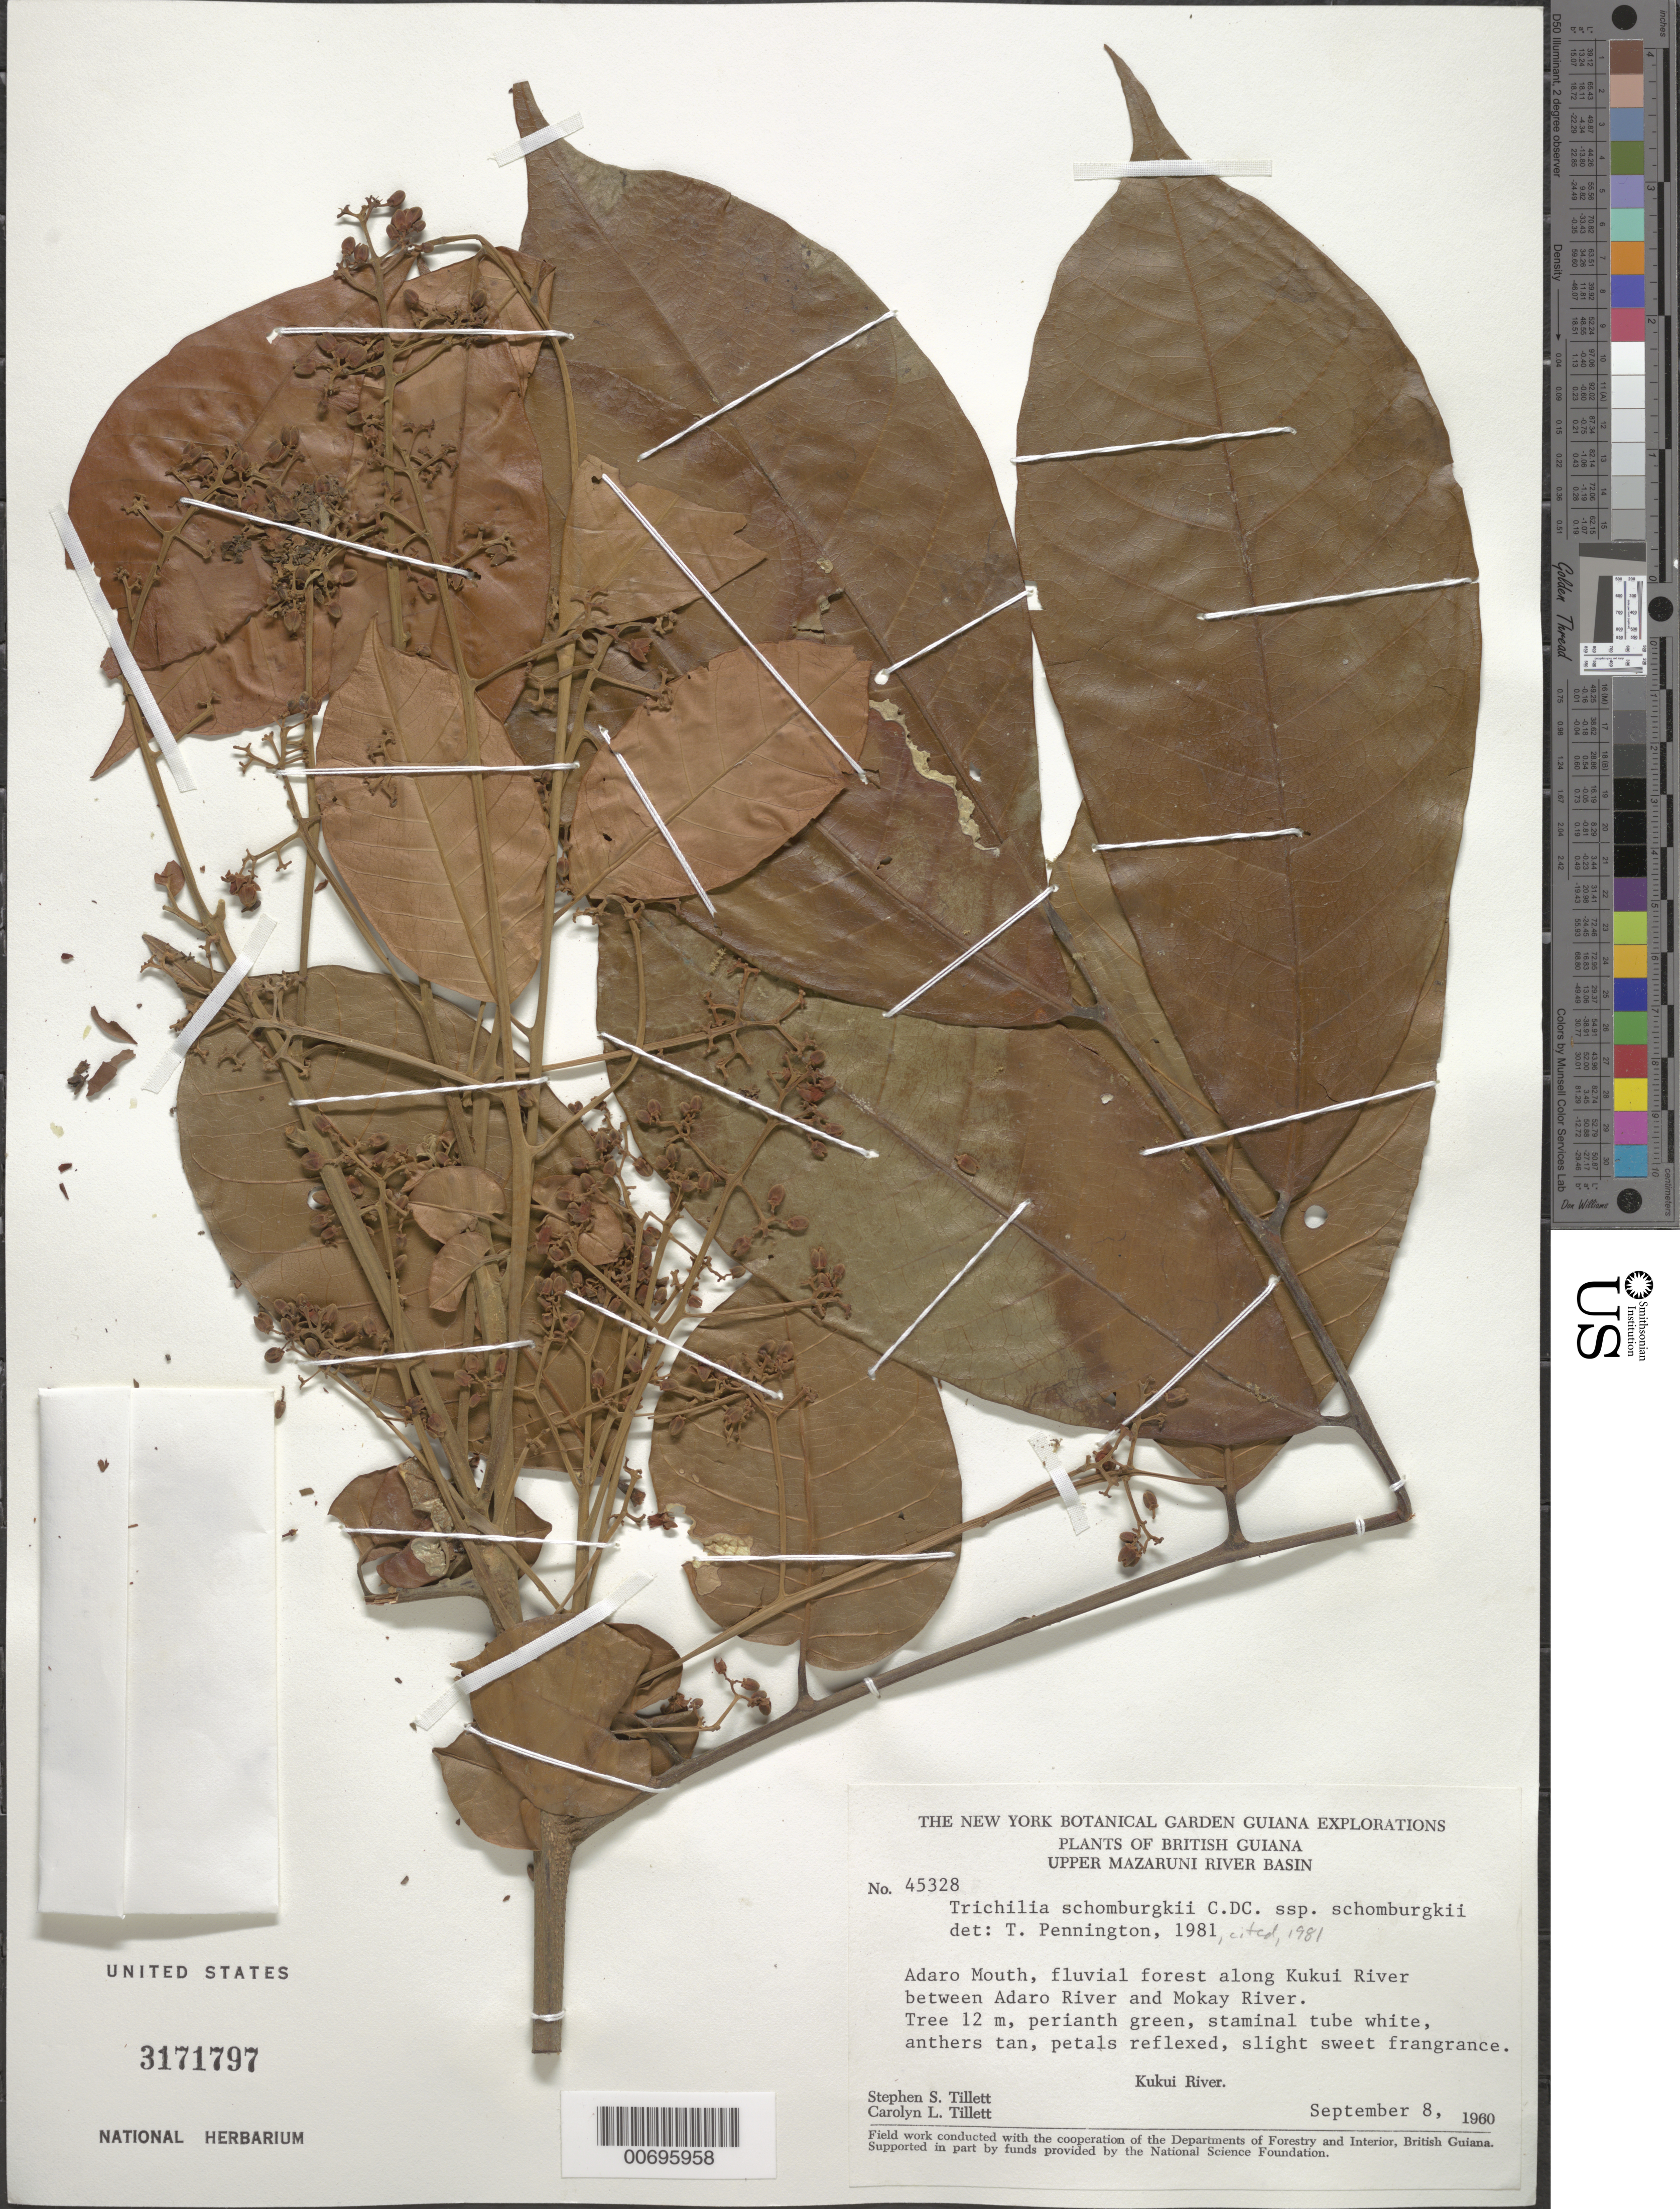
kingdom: Plantae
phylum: Tracheophyta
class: Magnoliopsida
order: Sapindales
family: Meliaceae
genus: Trichilia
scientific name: Trichilia schomburgkii subsp. schomburgkii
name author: C. DC.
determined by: Pennington, T. D., (K)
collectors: S. S. Tillett, C. L. Tillett & R. Boyan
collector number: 45328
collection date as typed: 8-Sep-60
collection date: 1960-09-08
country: Guyana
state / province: Cuyuni-Mazaruni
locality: Kukui R., between Adaro R. & Mokay R., Upper Mazaruni R. basin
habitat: Fluvial forest along river.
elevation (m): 500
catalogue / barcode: US 3171797